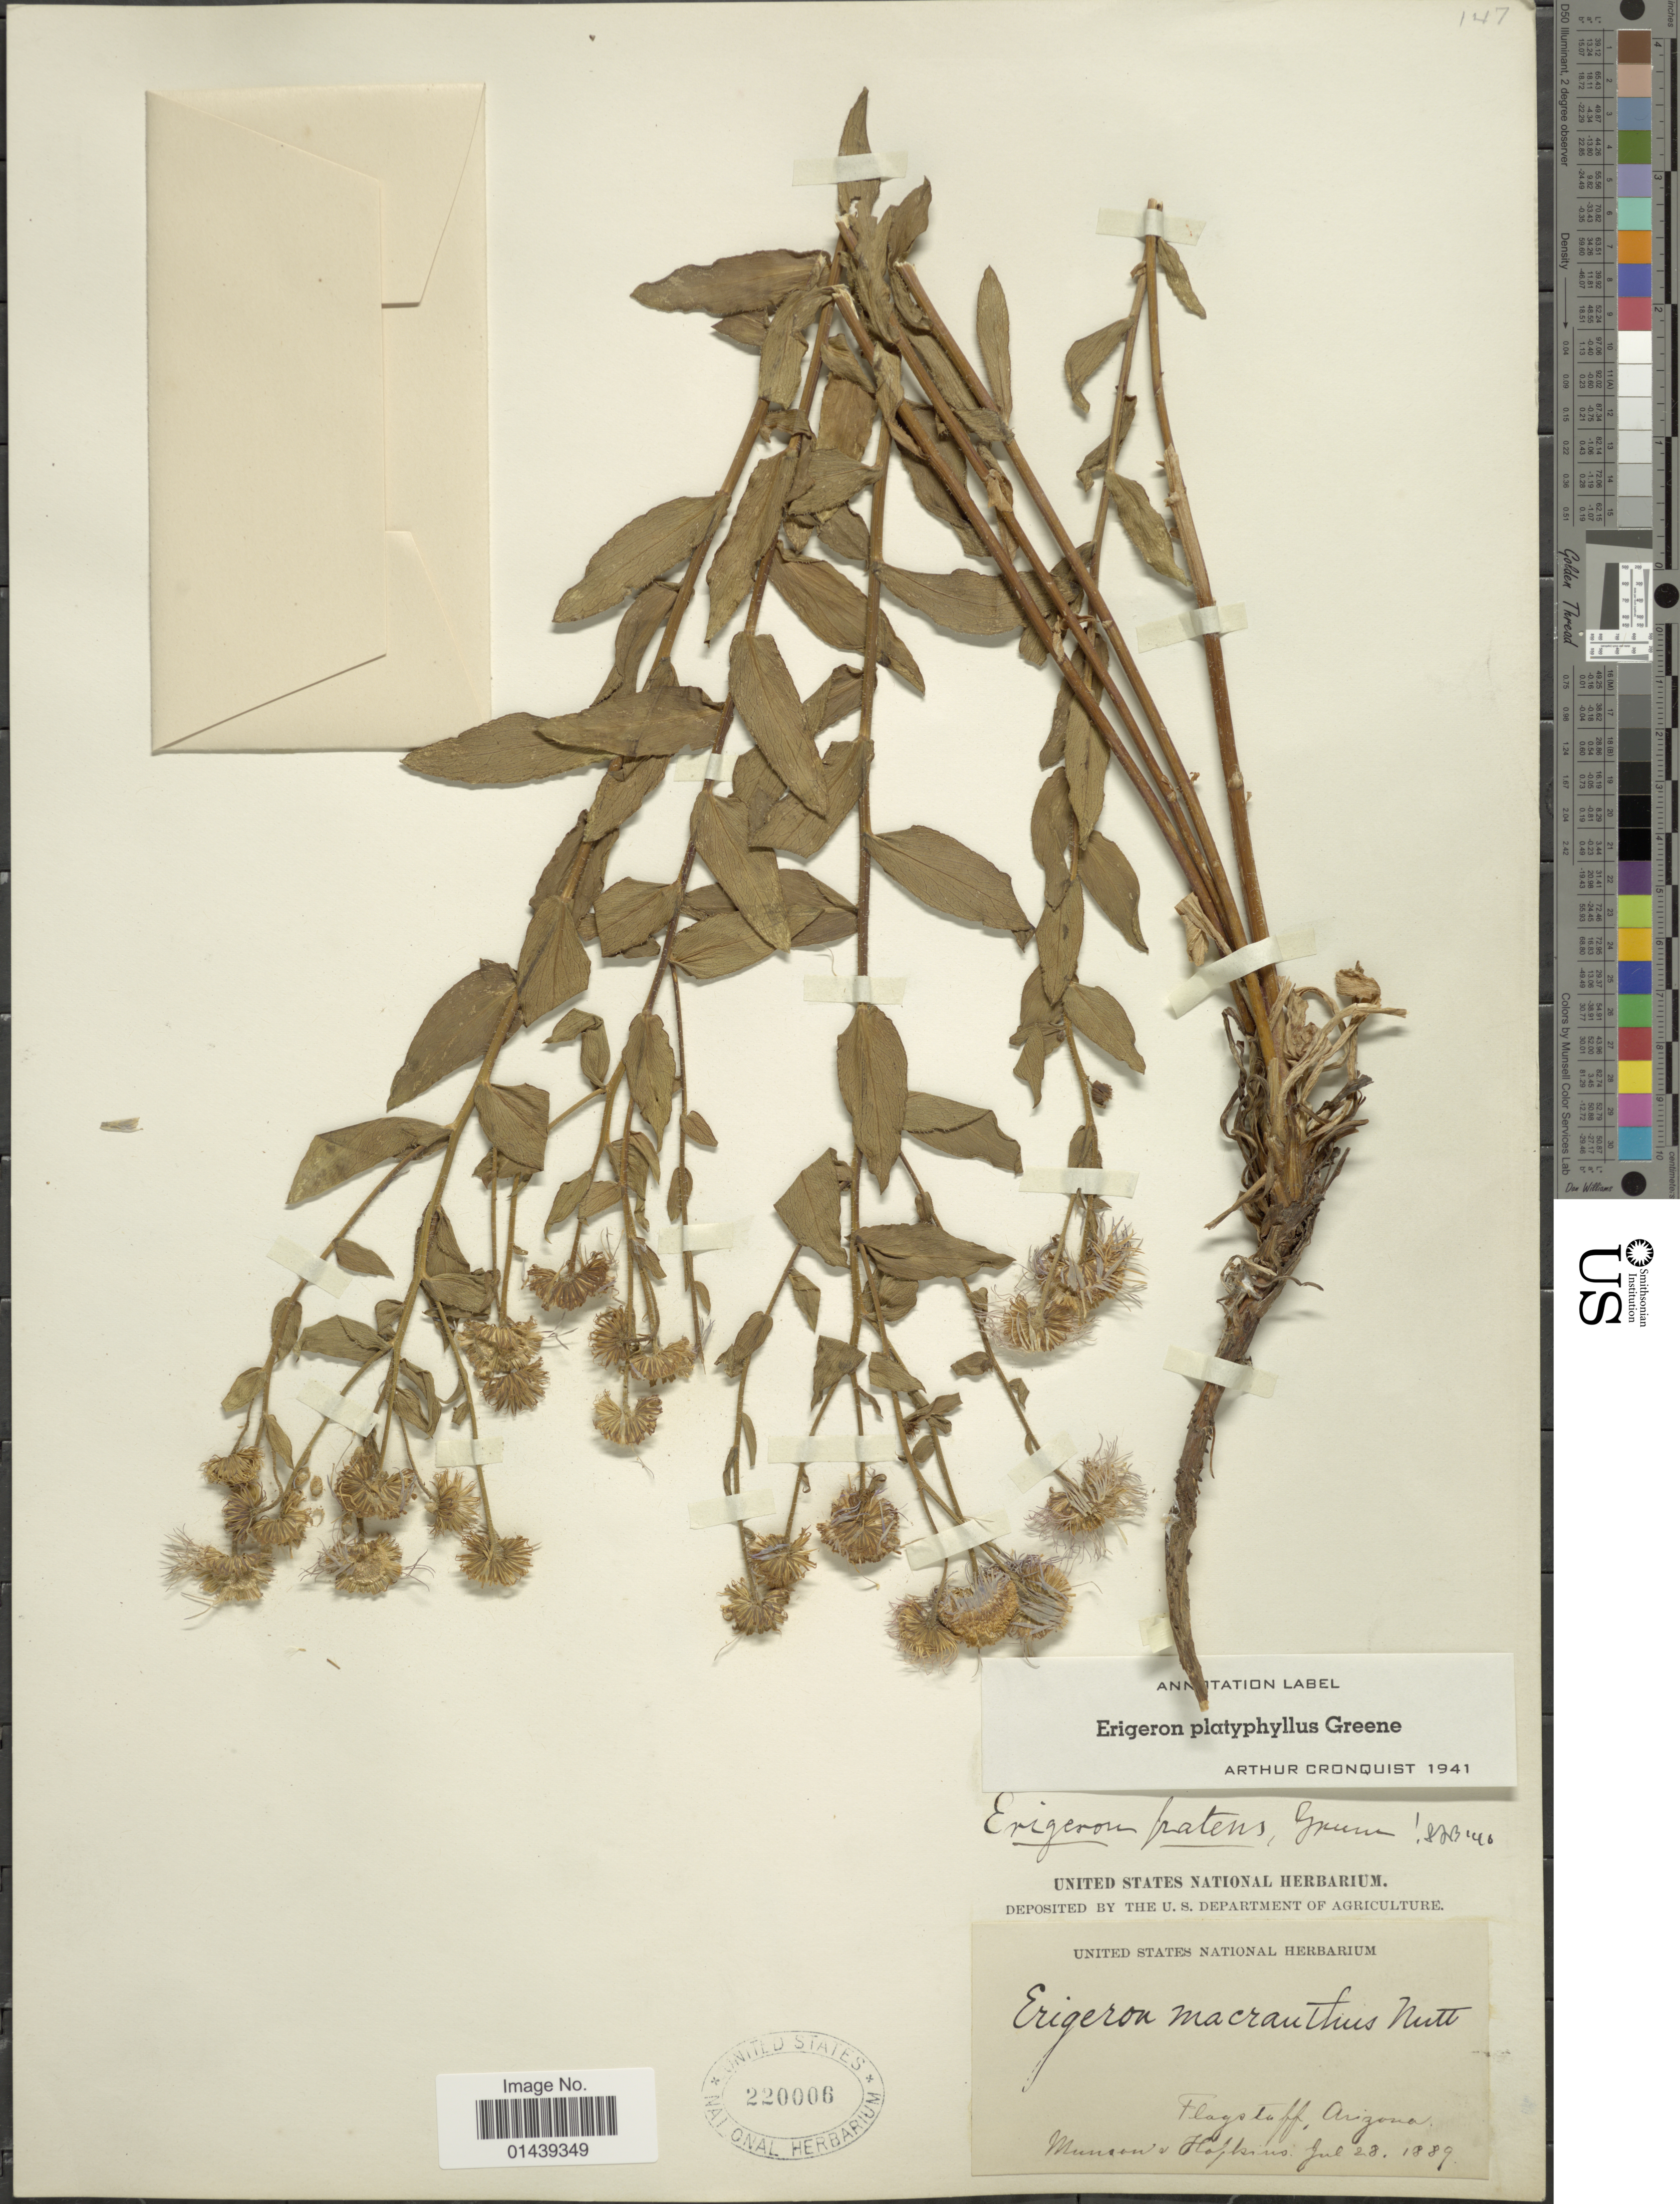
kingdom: Plantae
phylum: Tracheophyta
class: Magnoliopsida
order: Asterales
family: Asteraceae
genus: Erigeron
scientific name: Erigeron platyphyllus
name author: Greene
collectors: -. Munson & -- Hopkins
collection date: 1889-07-28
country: United States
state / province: Arizona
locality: Flagstaff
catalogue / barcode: US 220006